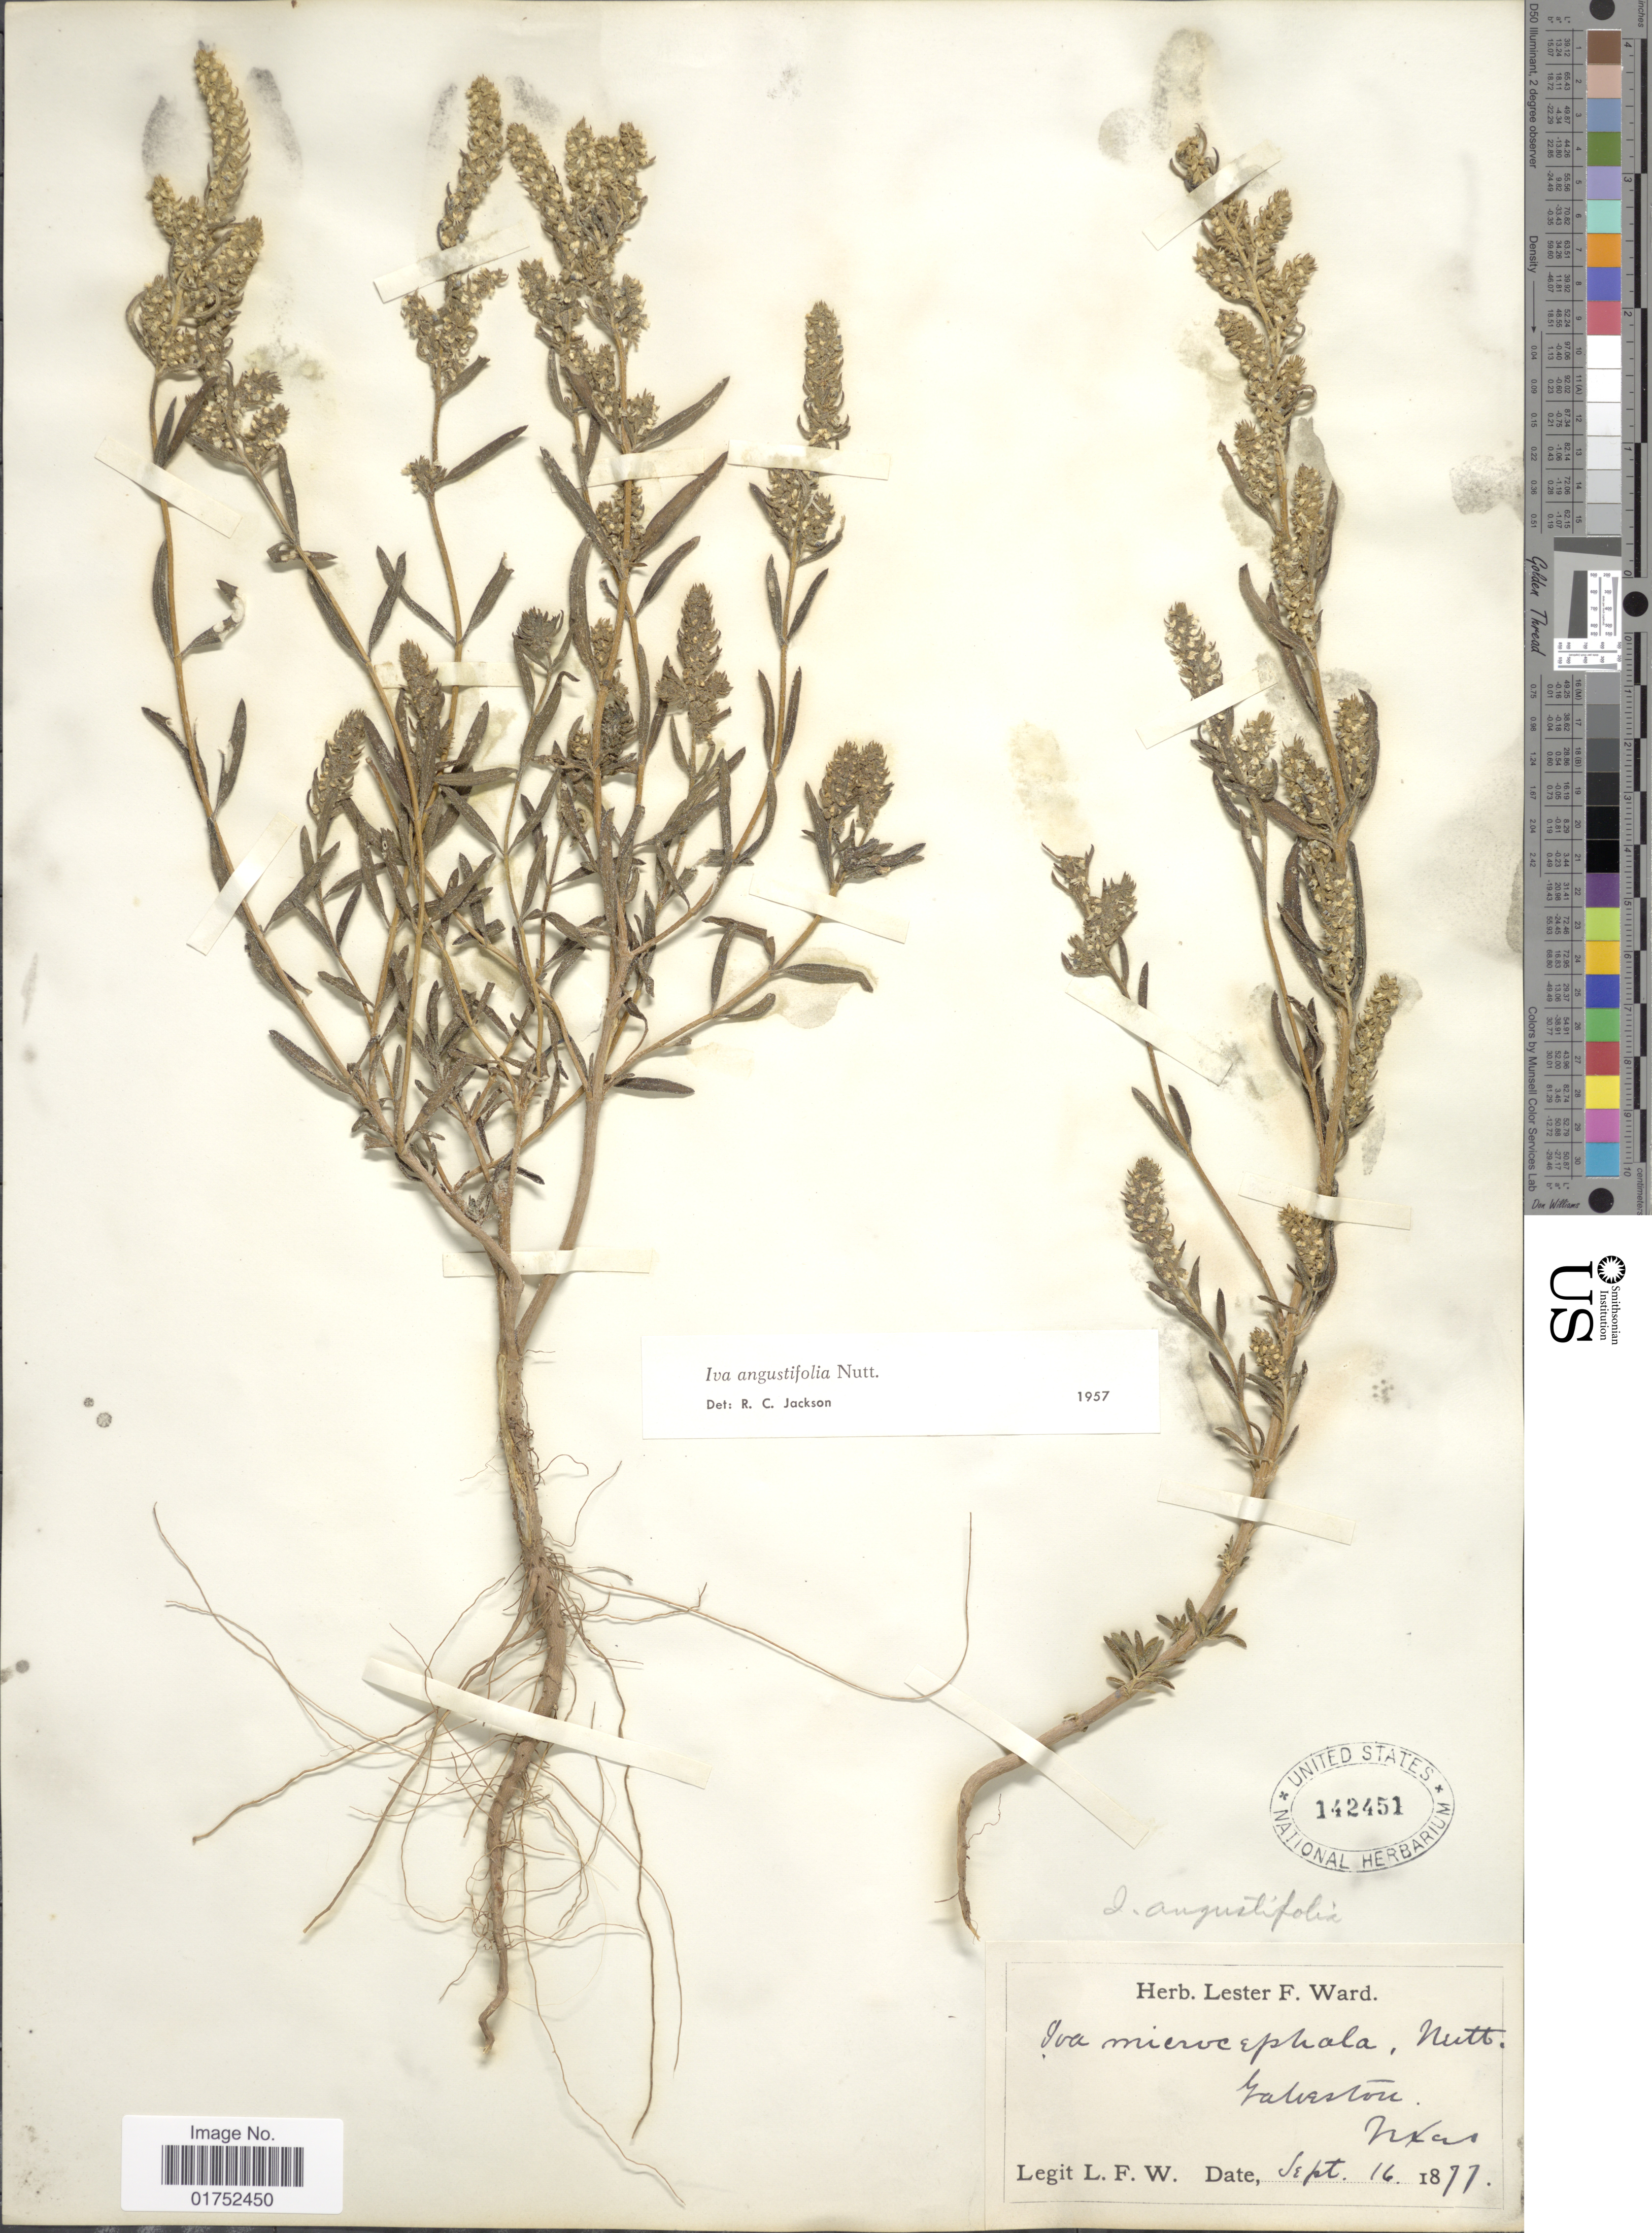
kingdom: Plantae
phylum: Tracheophyta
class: Magnoliopsida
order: Asterales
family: Asteraceae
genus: Iva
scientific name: Iva angustifolia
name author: Nutt.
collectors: L. F. Ward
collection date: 1877-09-16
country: United States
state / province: Texas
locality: Galveston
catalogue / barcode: US 142451